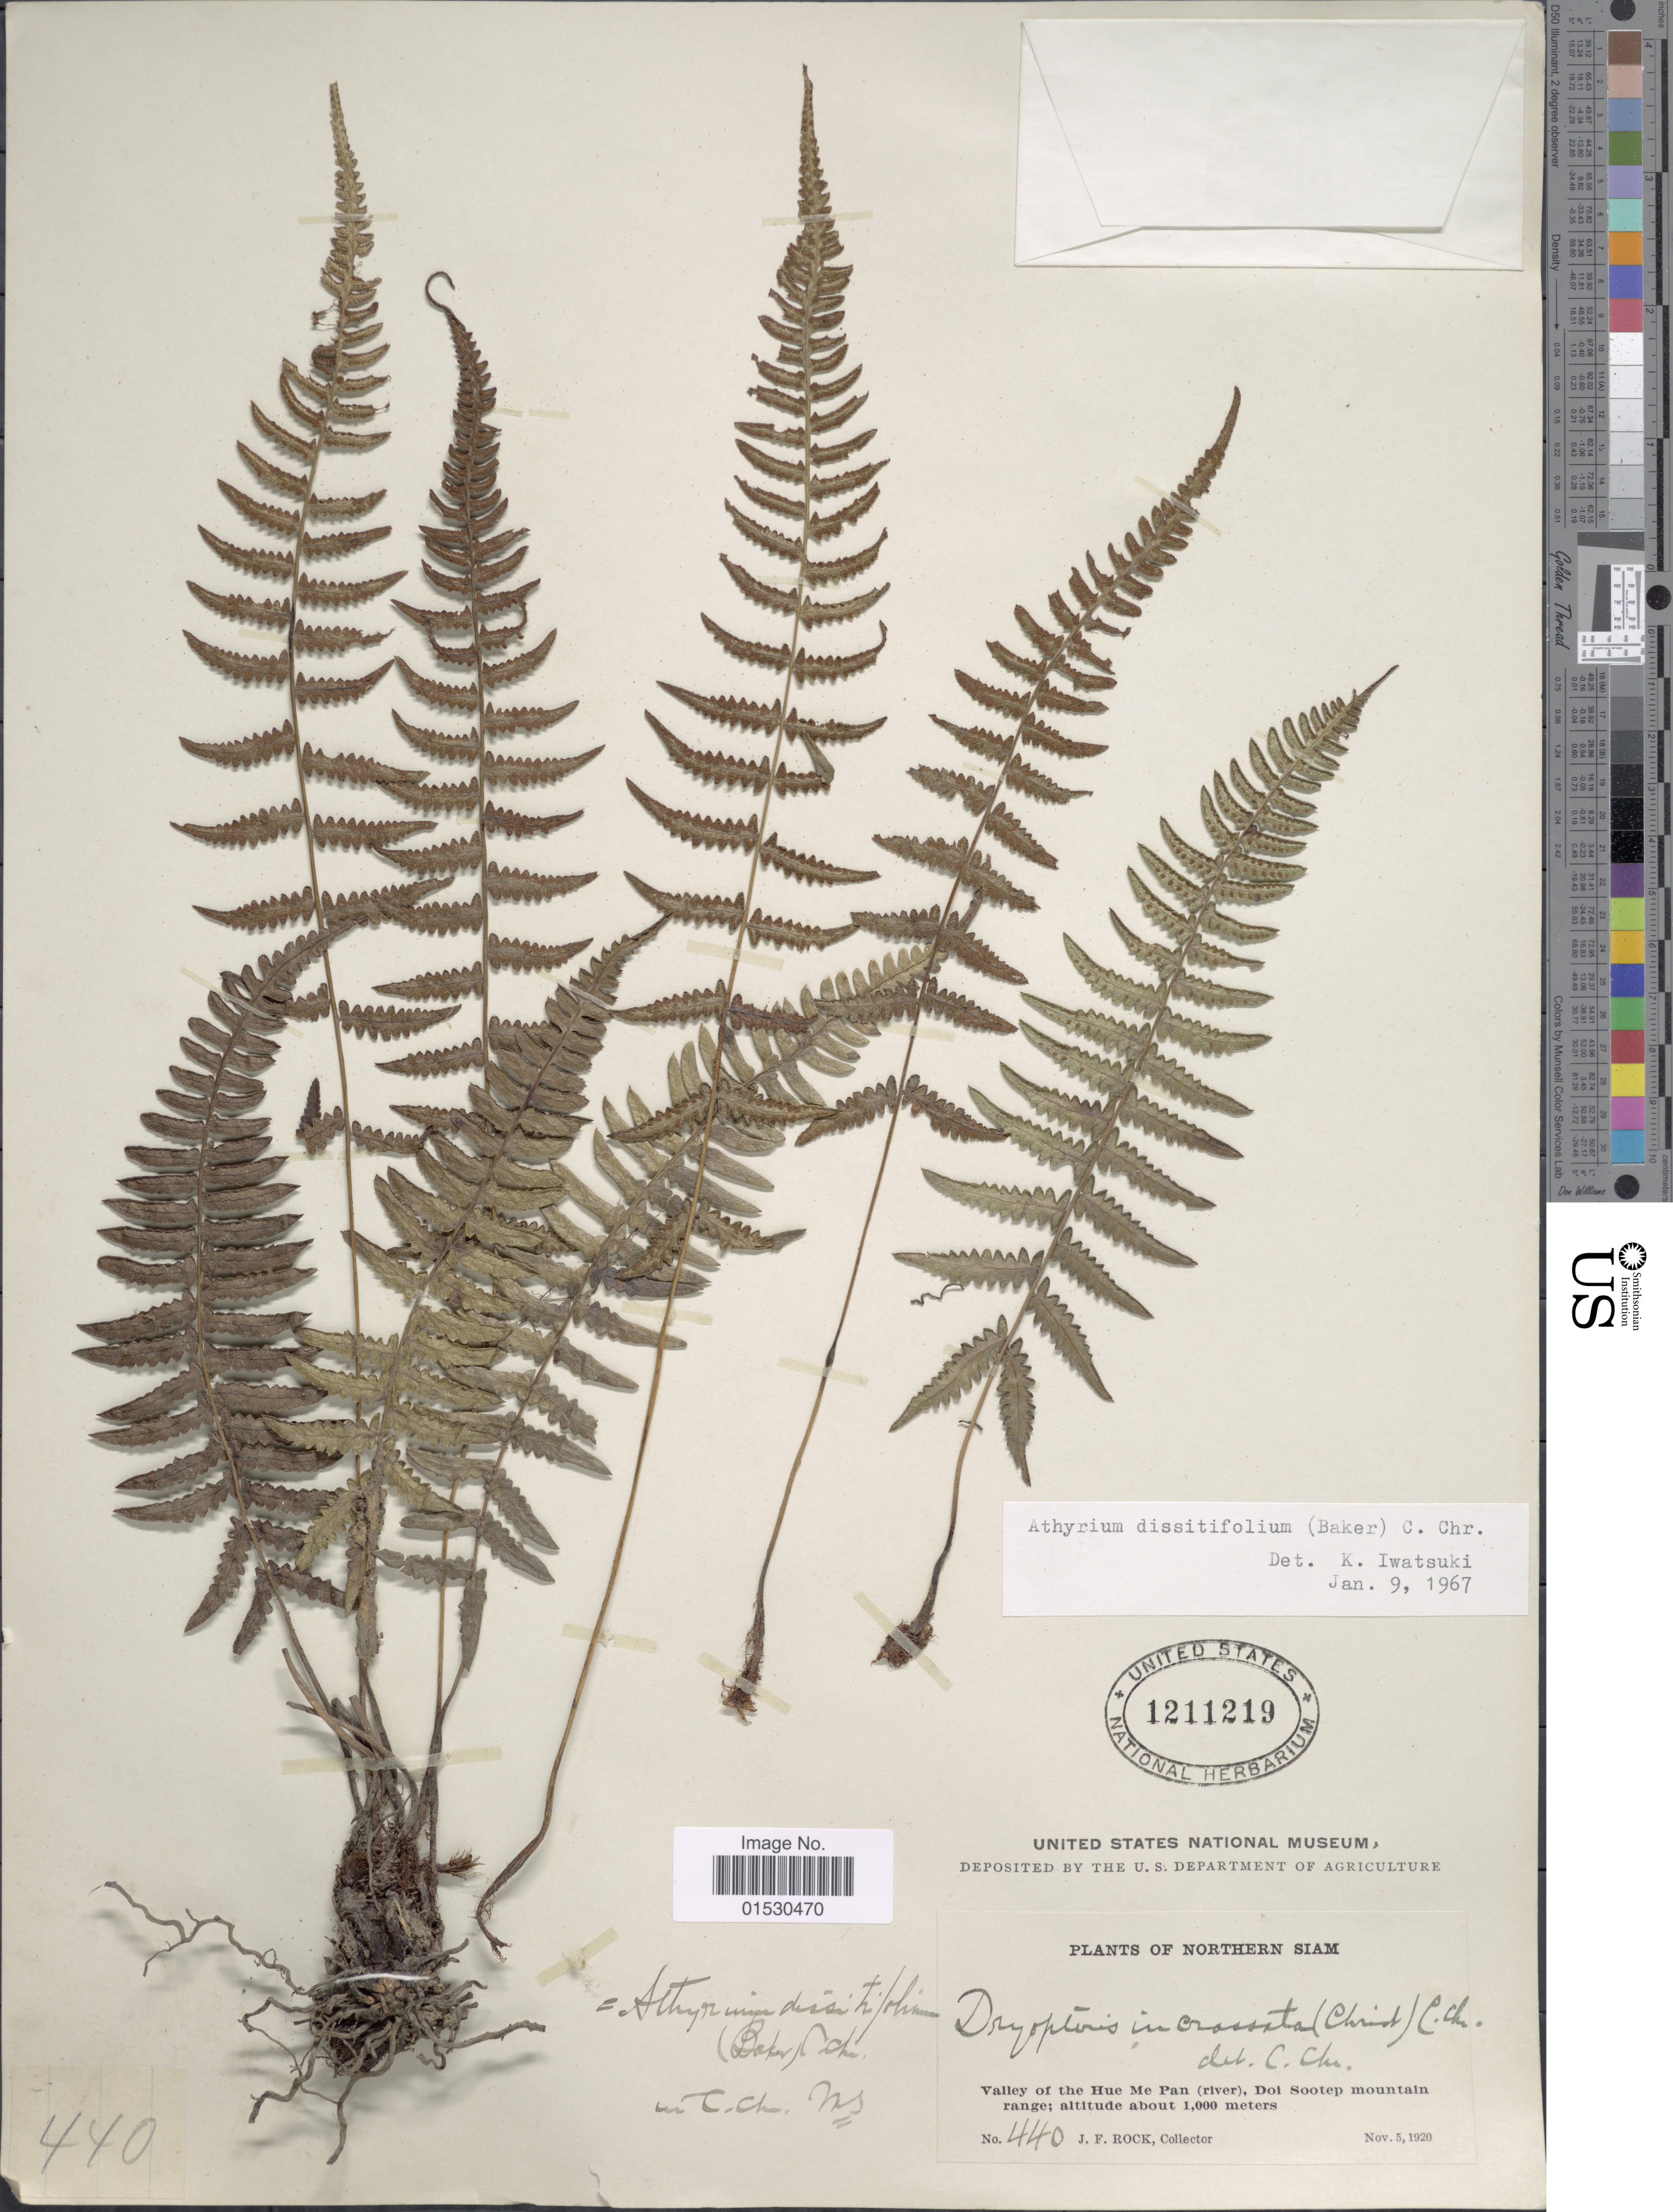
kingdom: Plantae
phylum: Tracheophyta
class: Polypodiopsida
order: Polypodiales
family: Athyriaceae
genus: Athyrium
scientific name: Athyrium dissitifolium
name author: (Baker) C. Chr.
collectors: J. Rock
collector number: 440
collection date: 1920-11-05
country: Thailand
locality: Northern Siam, Valley of the Hue Me Pan (river), Doi Sootep mountain range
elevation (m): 1000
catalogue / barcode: US 1211219